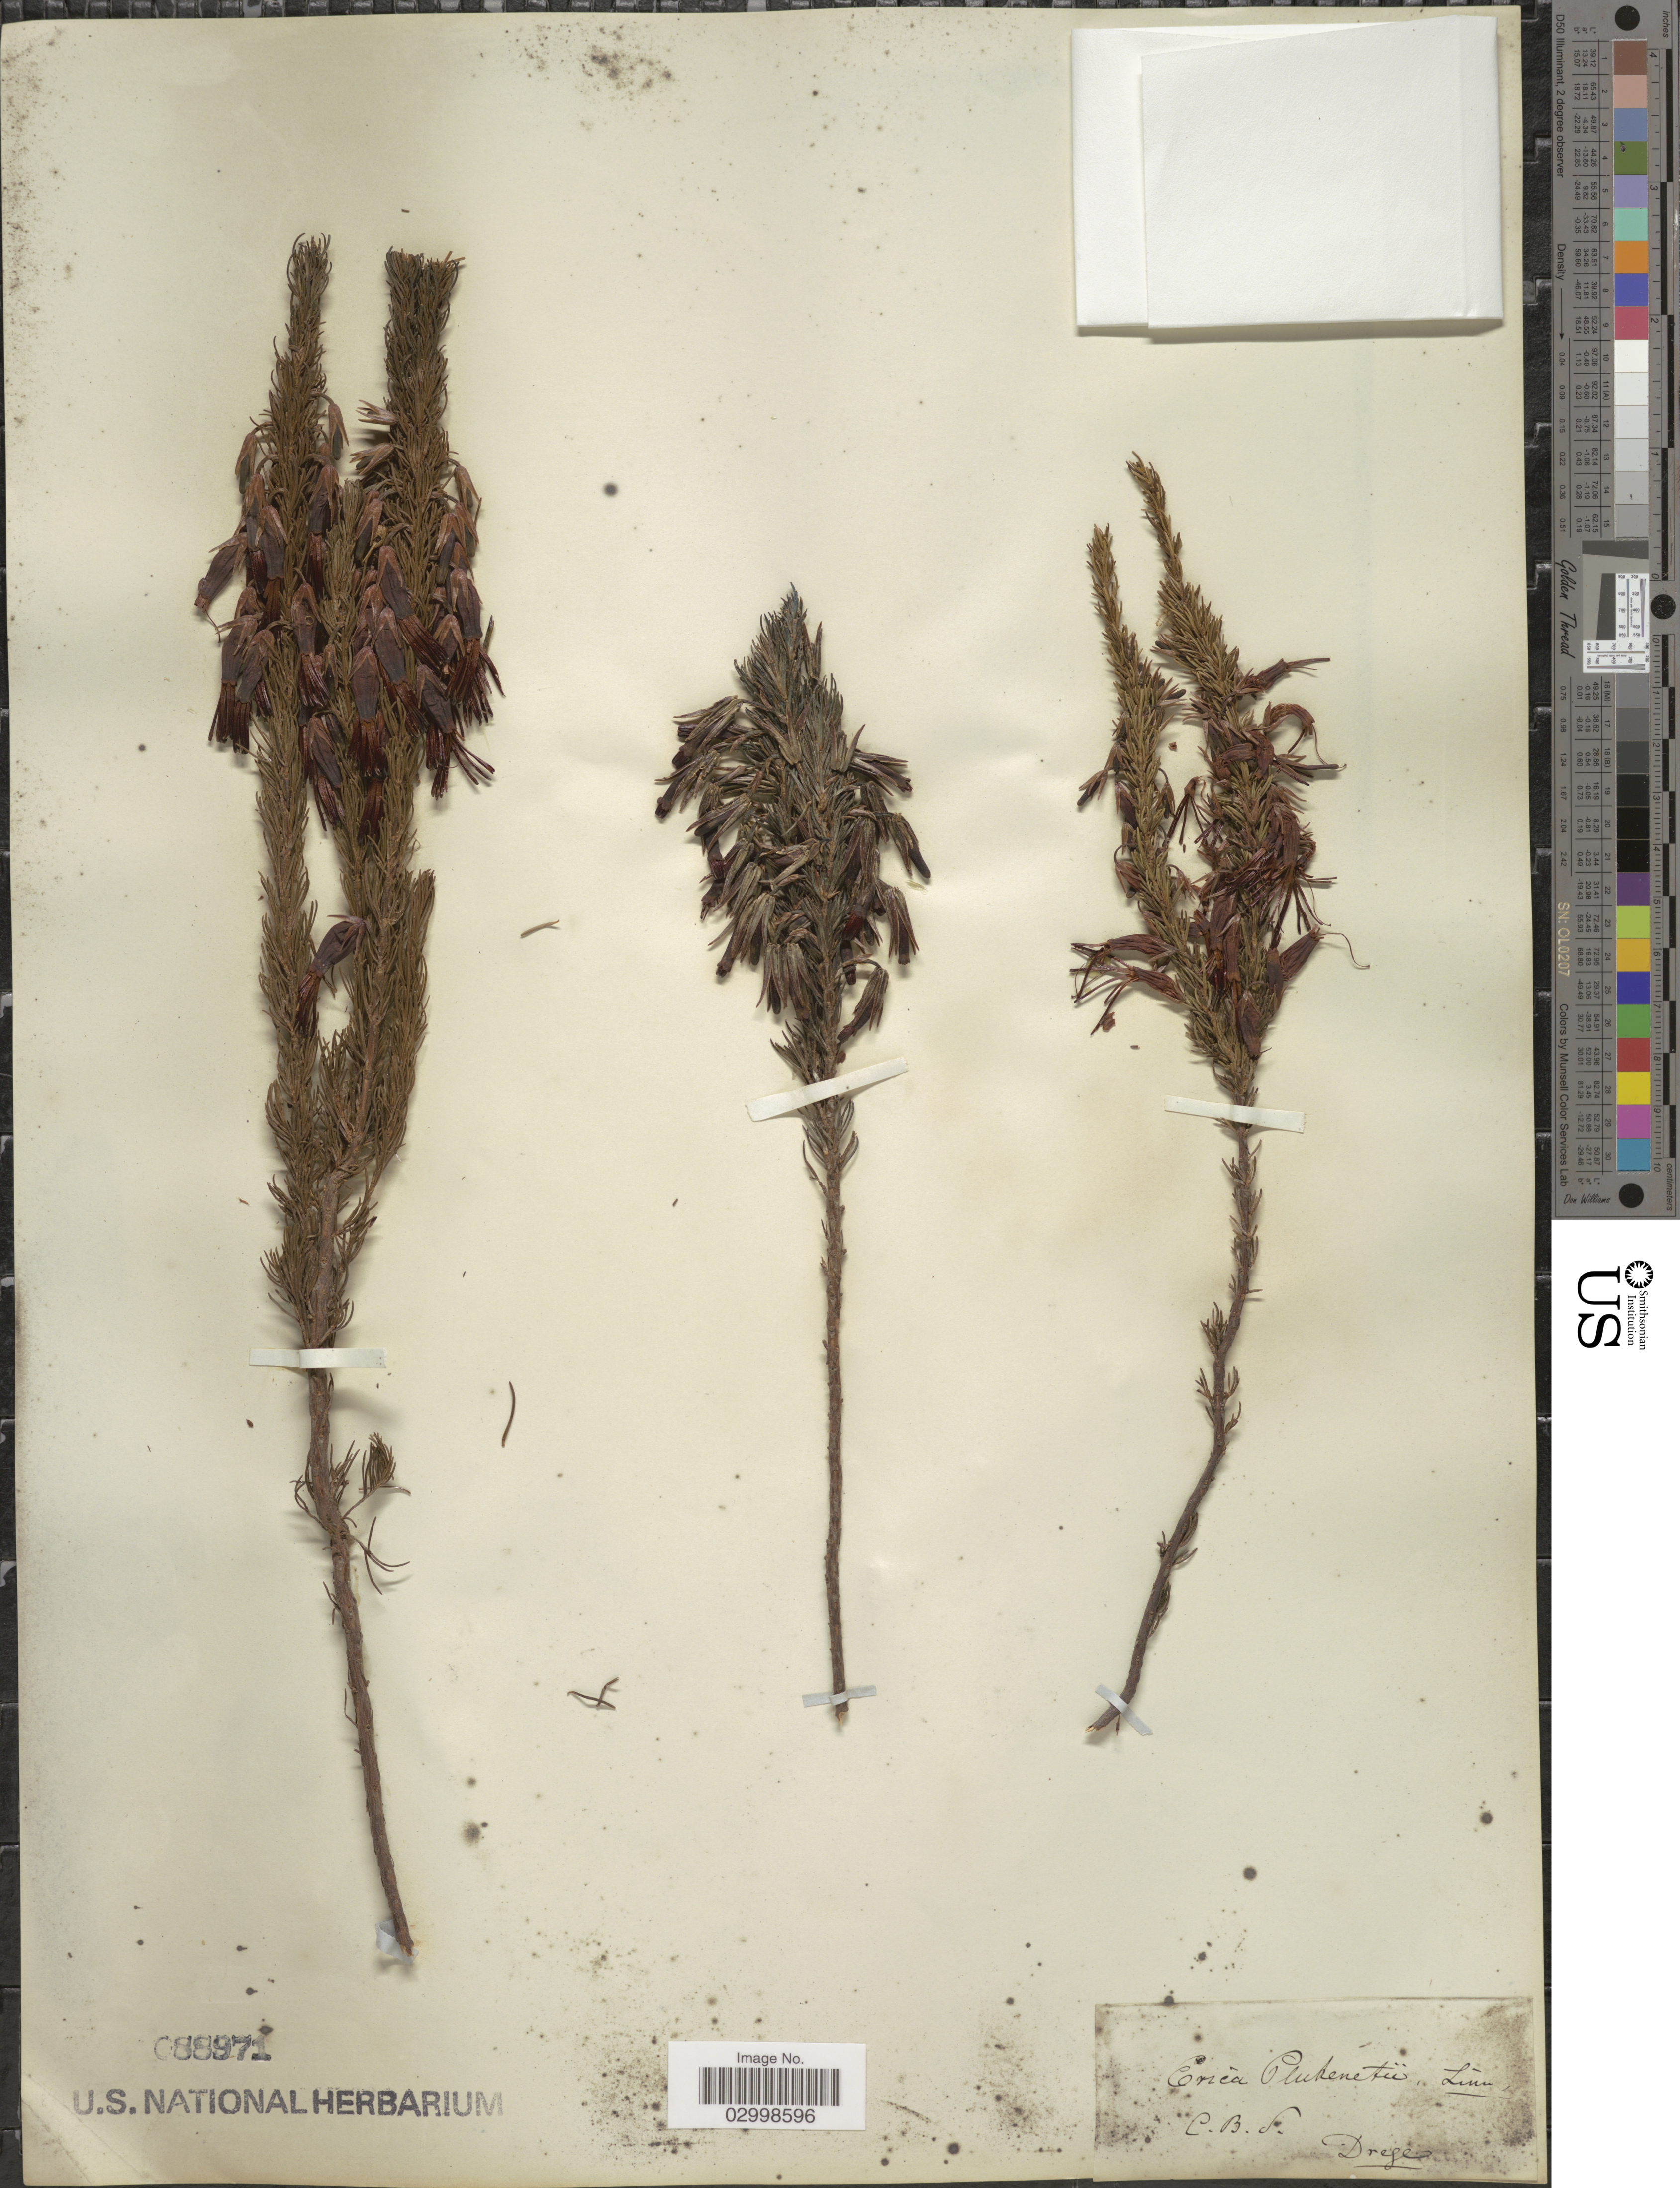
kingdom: Plantae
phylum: Tracheophyta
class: Magnoliopsida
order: Ericales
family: Ericaceae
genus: Erica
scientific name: Erica plukenetii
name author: L.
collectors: Drege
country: South Africa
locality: C. B. S.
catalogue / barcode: US 88971